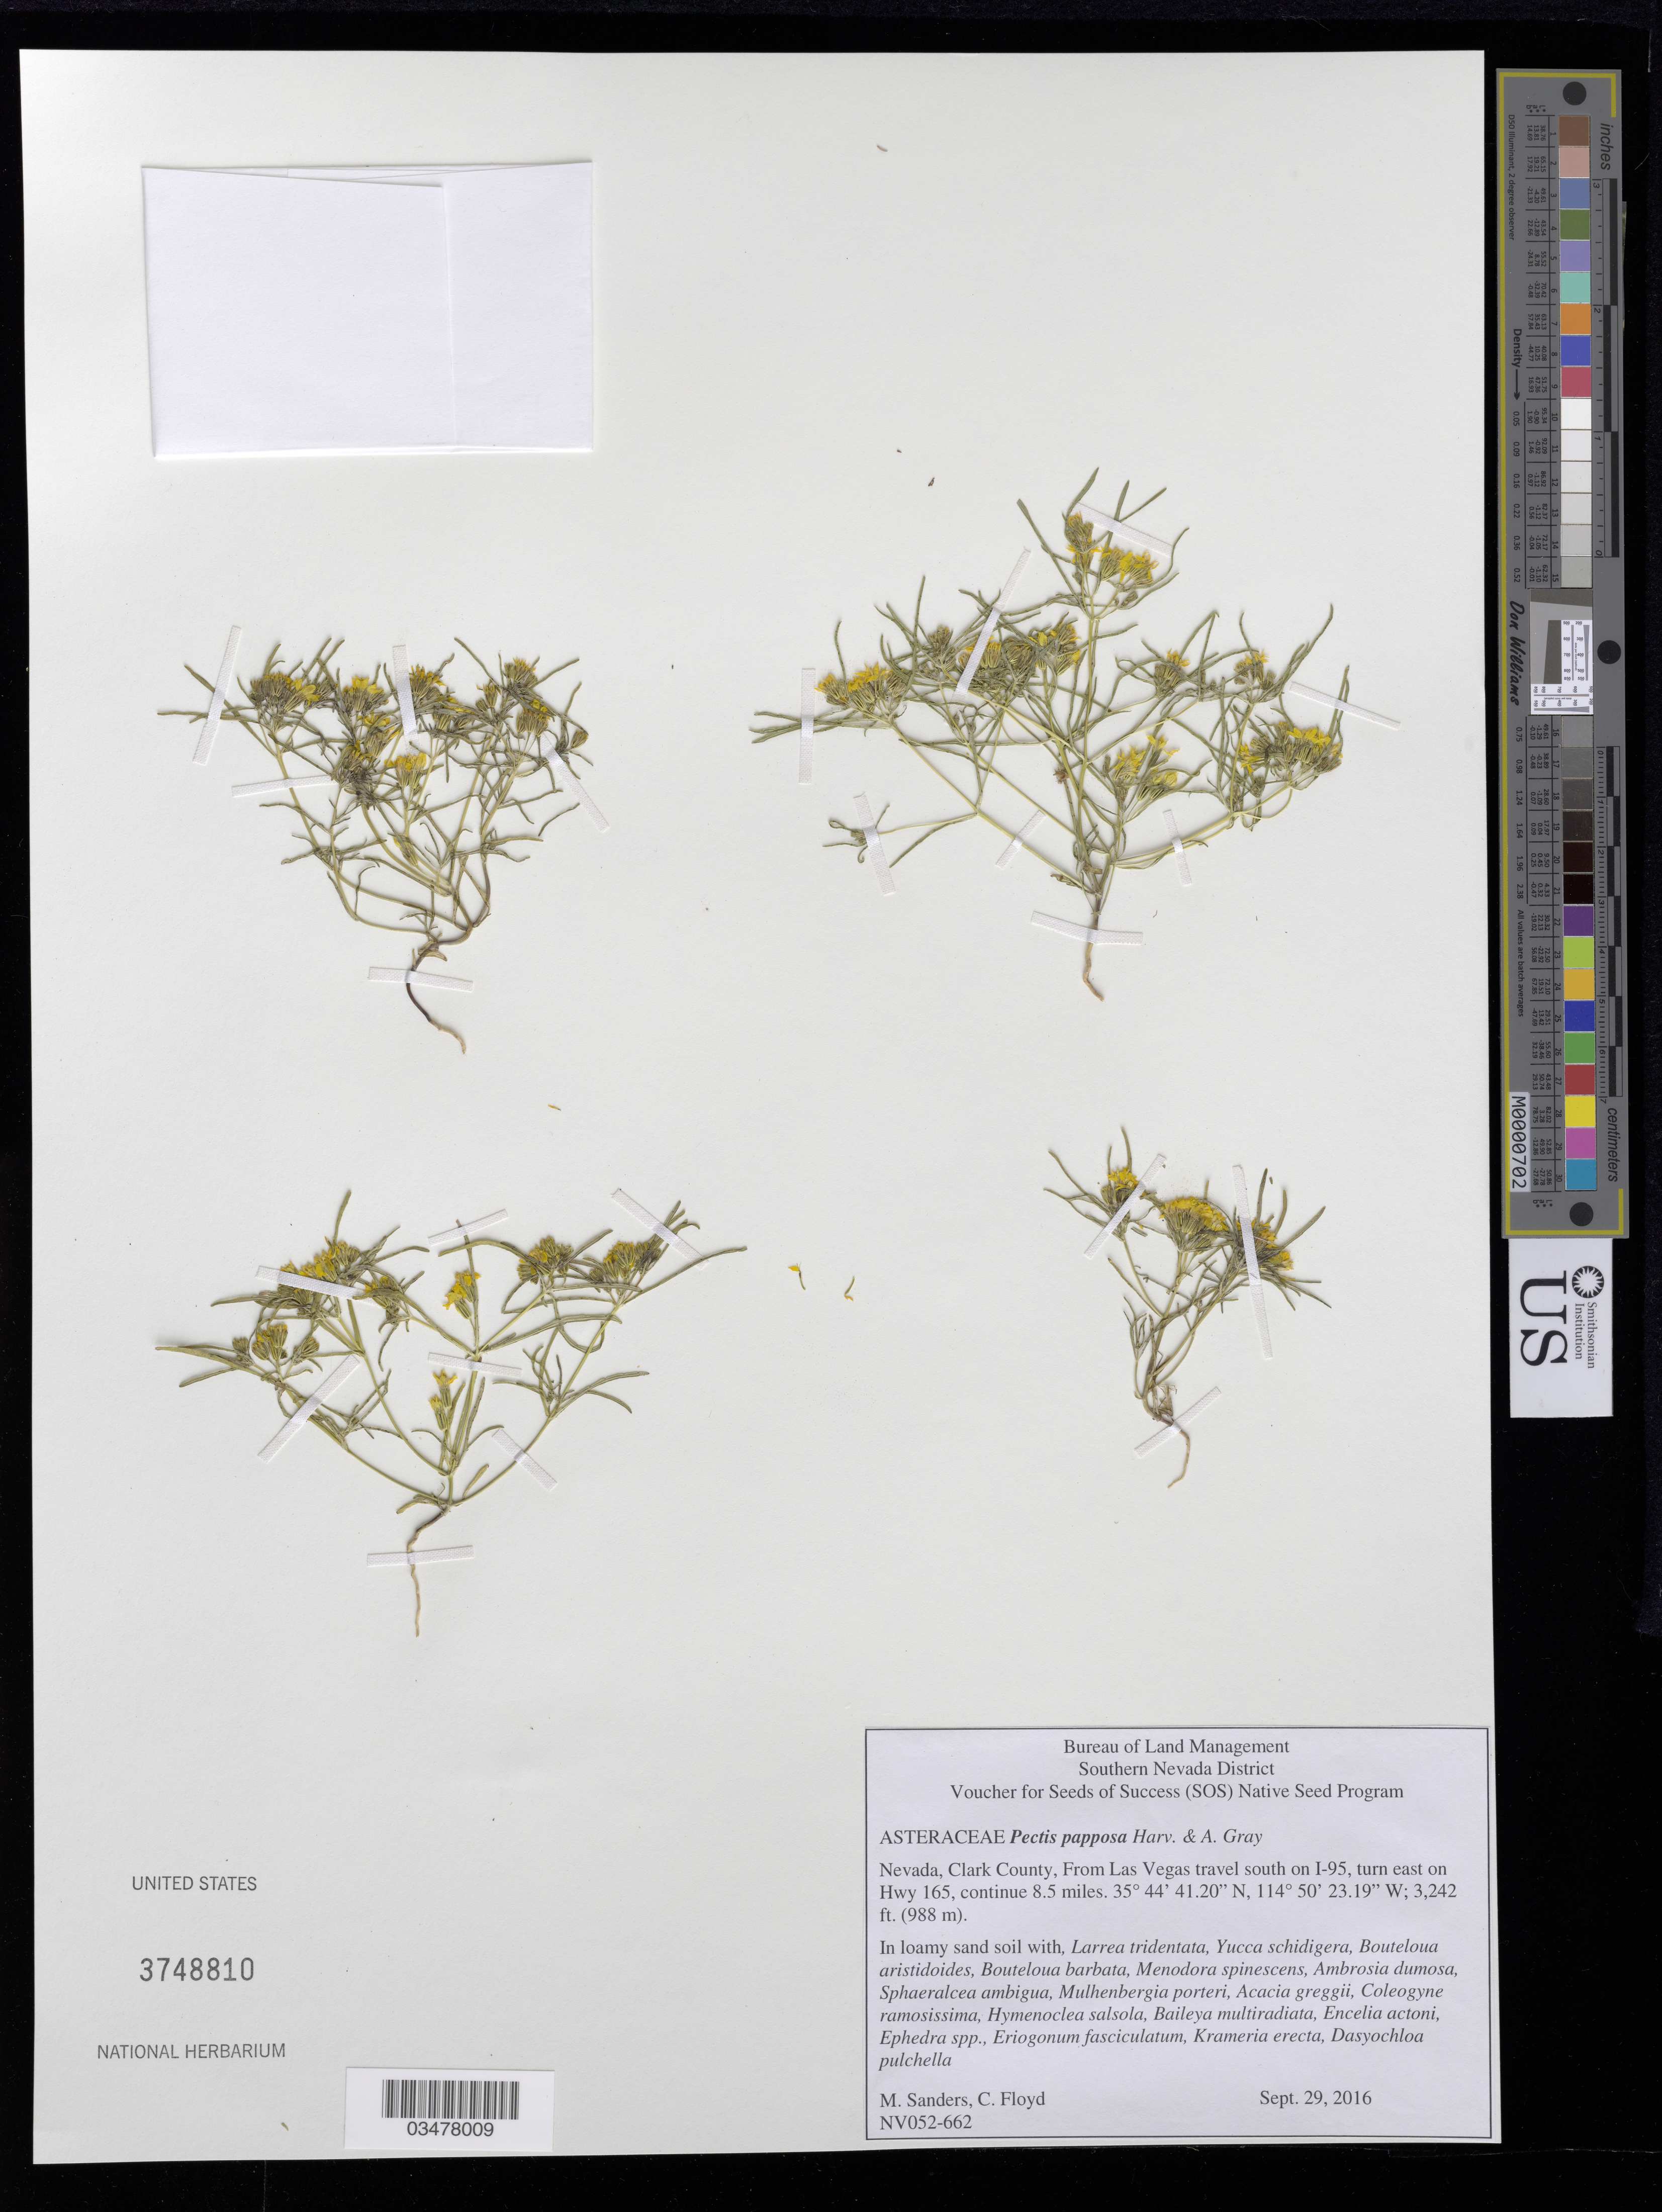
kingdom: Plantae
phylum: Tracheophyta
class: Magnoliopsida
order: Asterales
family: Asteraceae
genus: Pectis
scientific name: Pectis papposa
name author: Harv. & A. Gray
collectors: M. Sanders & C. Floyd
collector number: NV052-662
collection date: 2016-09-29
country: United States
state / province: Nevada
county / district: Clark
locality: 8.5 mi. on Hwy 165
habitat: In loamy sand soil. With Larrea tridentata, Yucca schidigera, Acacia greggii, Ephedra sp., etc.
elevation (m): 988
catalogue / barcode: US 3748810